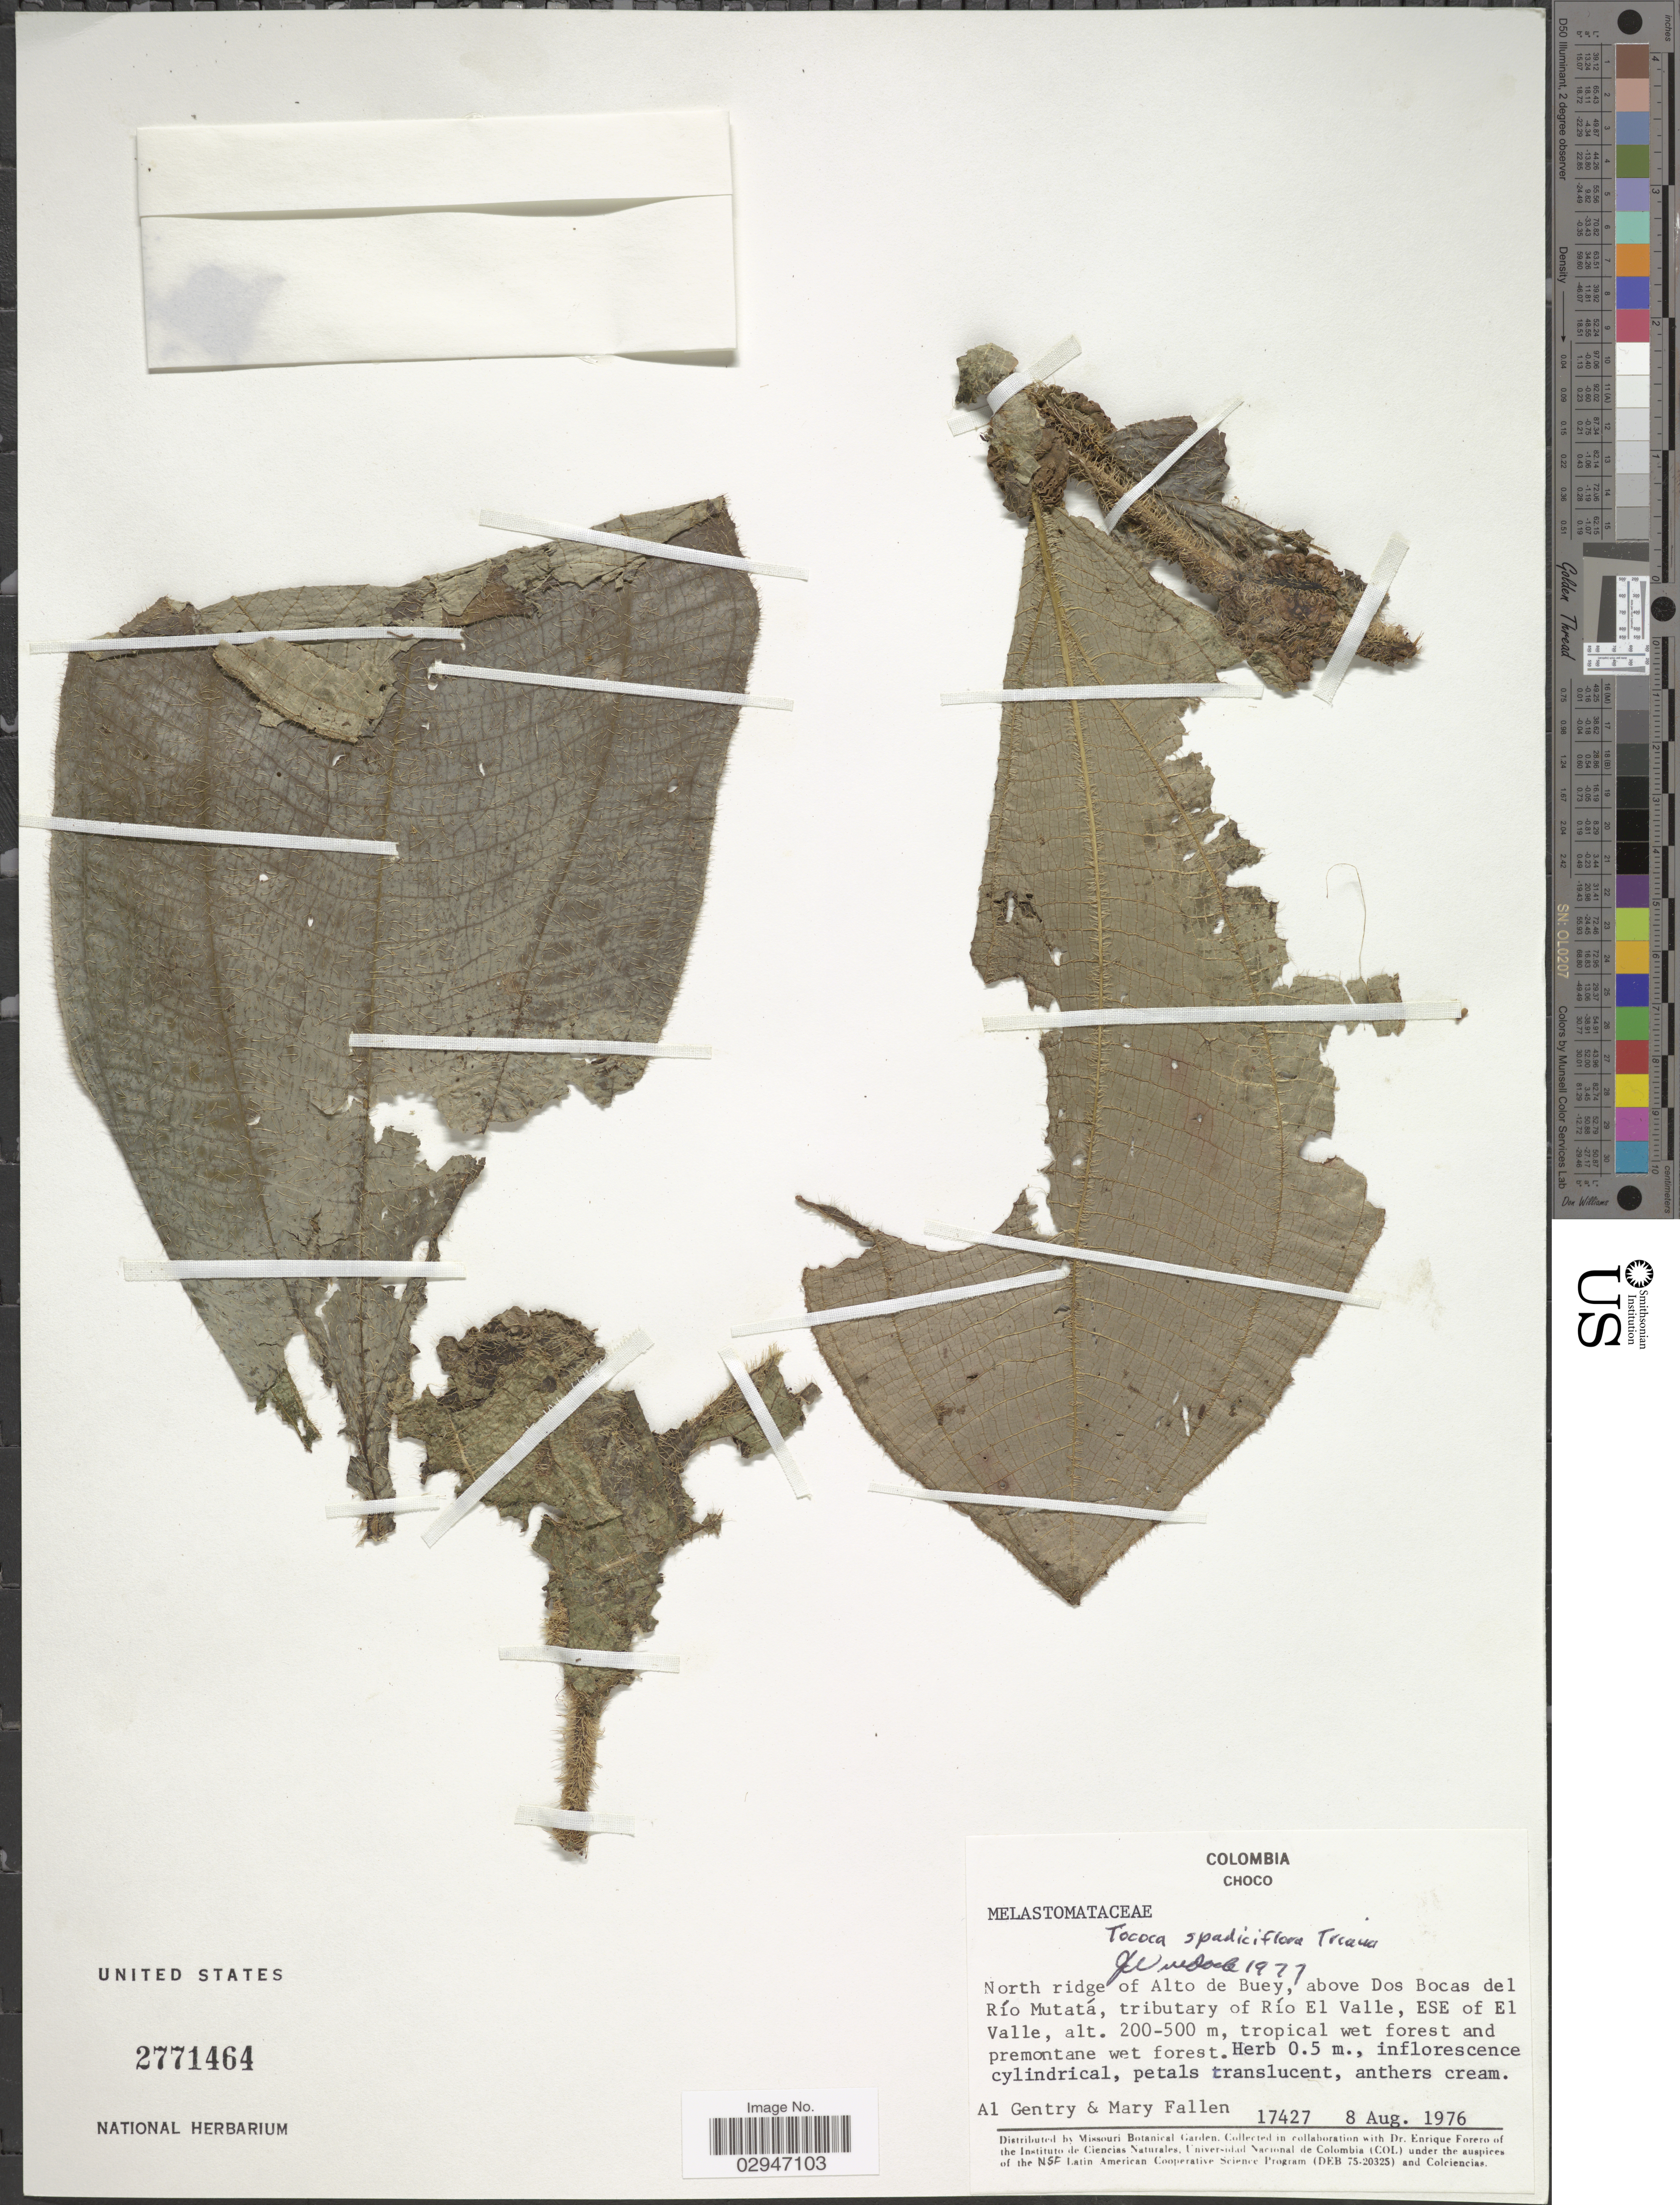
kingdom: Plantae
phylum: Tracheophyta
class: Magnoliopsida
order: Myrtales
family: Melastomataceae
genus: Tococa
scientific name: Tococa spadiciflora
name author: Triana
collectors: A. H. Gentry & M. Fallen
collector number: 17427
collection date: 1976-08-08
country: Colombia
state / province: Chocó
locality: North ridge of Alto de Buey, above Dos Bocas del Río Mutatá, tributary of Río El Valle, ESE of El Valle.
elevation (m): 200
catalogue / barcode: US 2771464